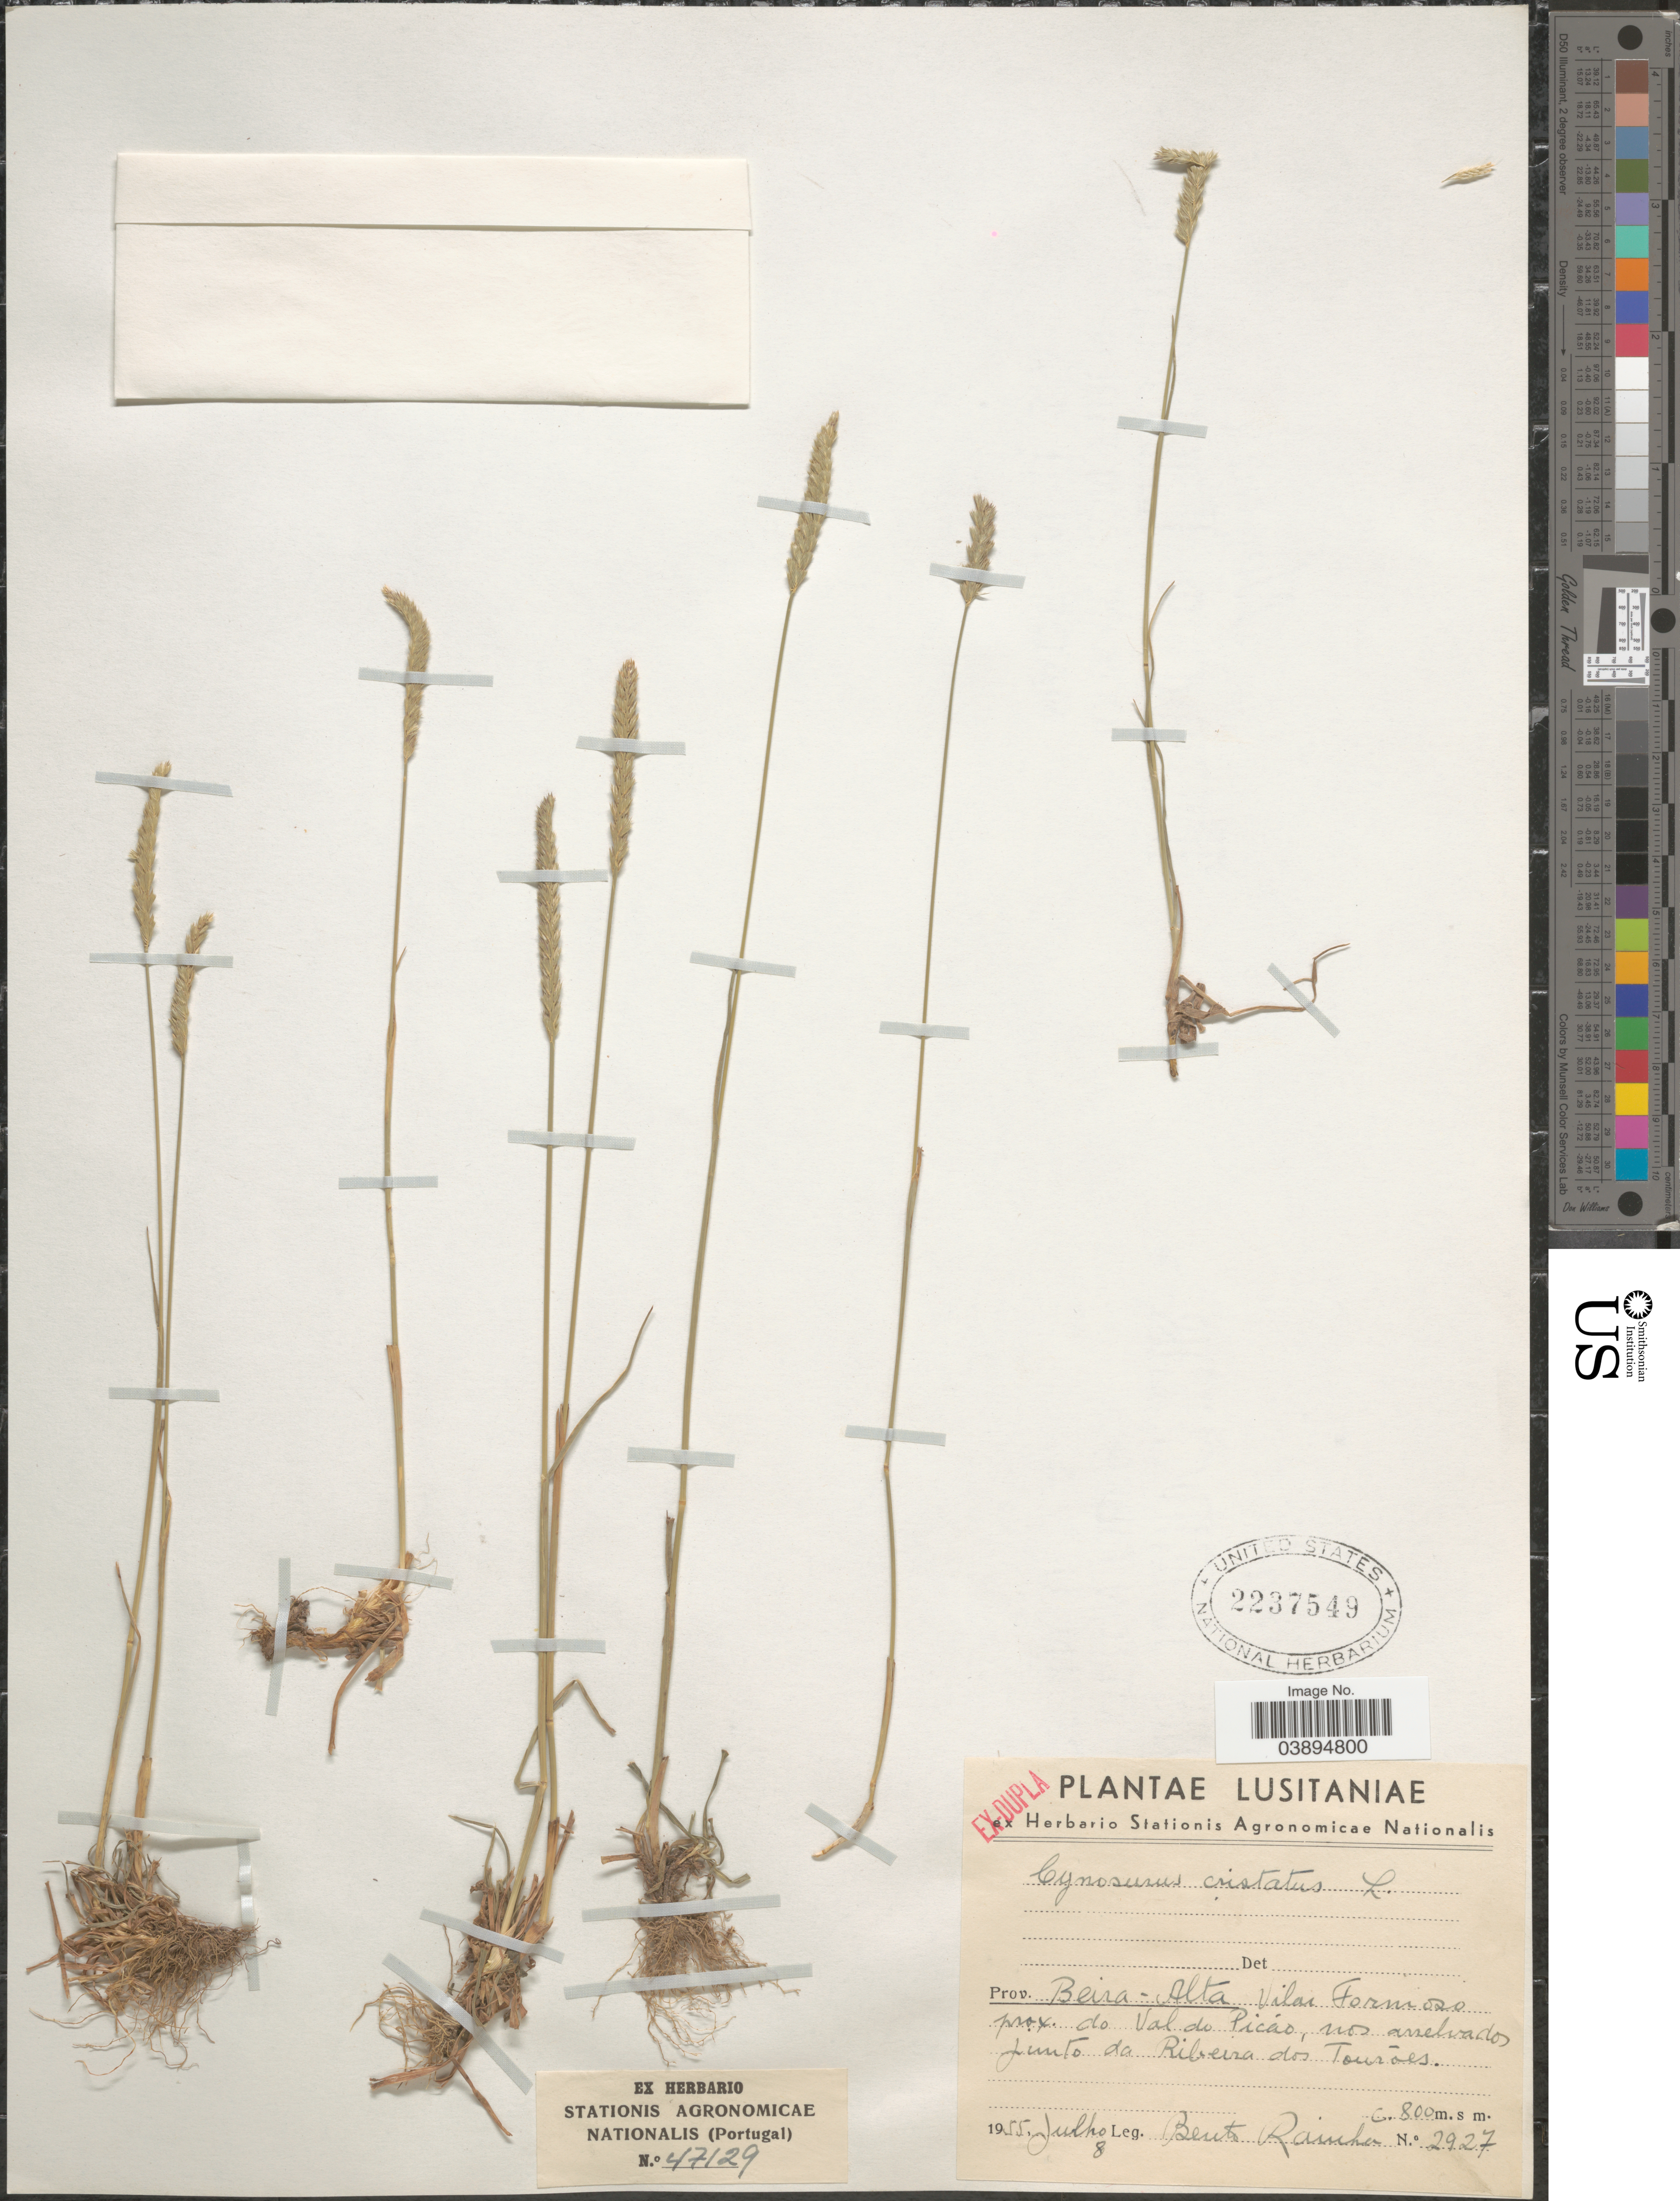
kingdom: Plantae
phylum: Tracheophyta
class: Liliopsida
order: Poales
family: Poaceae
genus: Cynosurus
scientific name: Cynosurus cristatus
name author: L.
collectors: B. Rainha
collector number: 2927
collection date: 1955-07-08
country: Portugal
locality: Lusitaniae. Prov. Beira - Alta, Vilar Formoso prox. do Val do Picás, nos arrelvados junto da Ribeira dos Touróes.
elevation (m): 800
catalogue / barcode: US 2237549